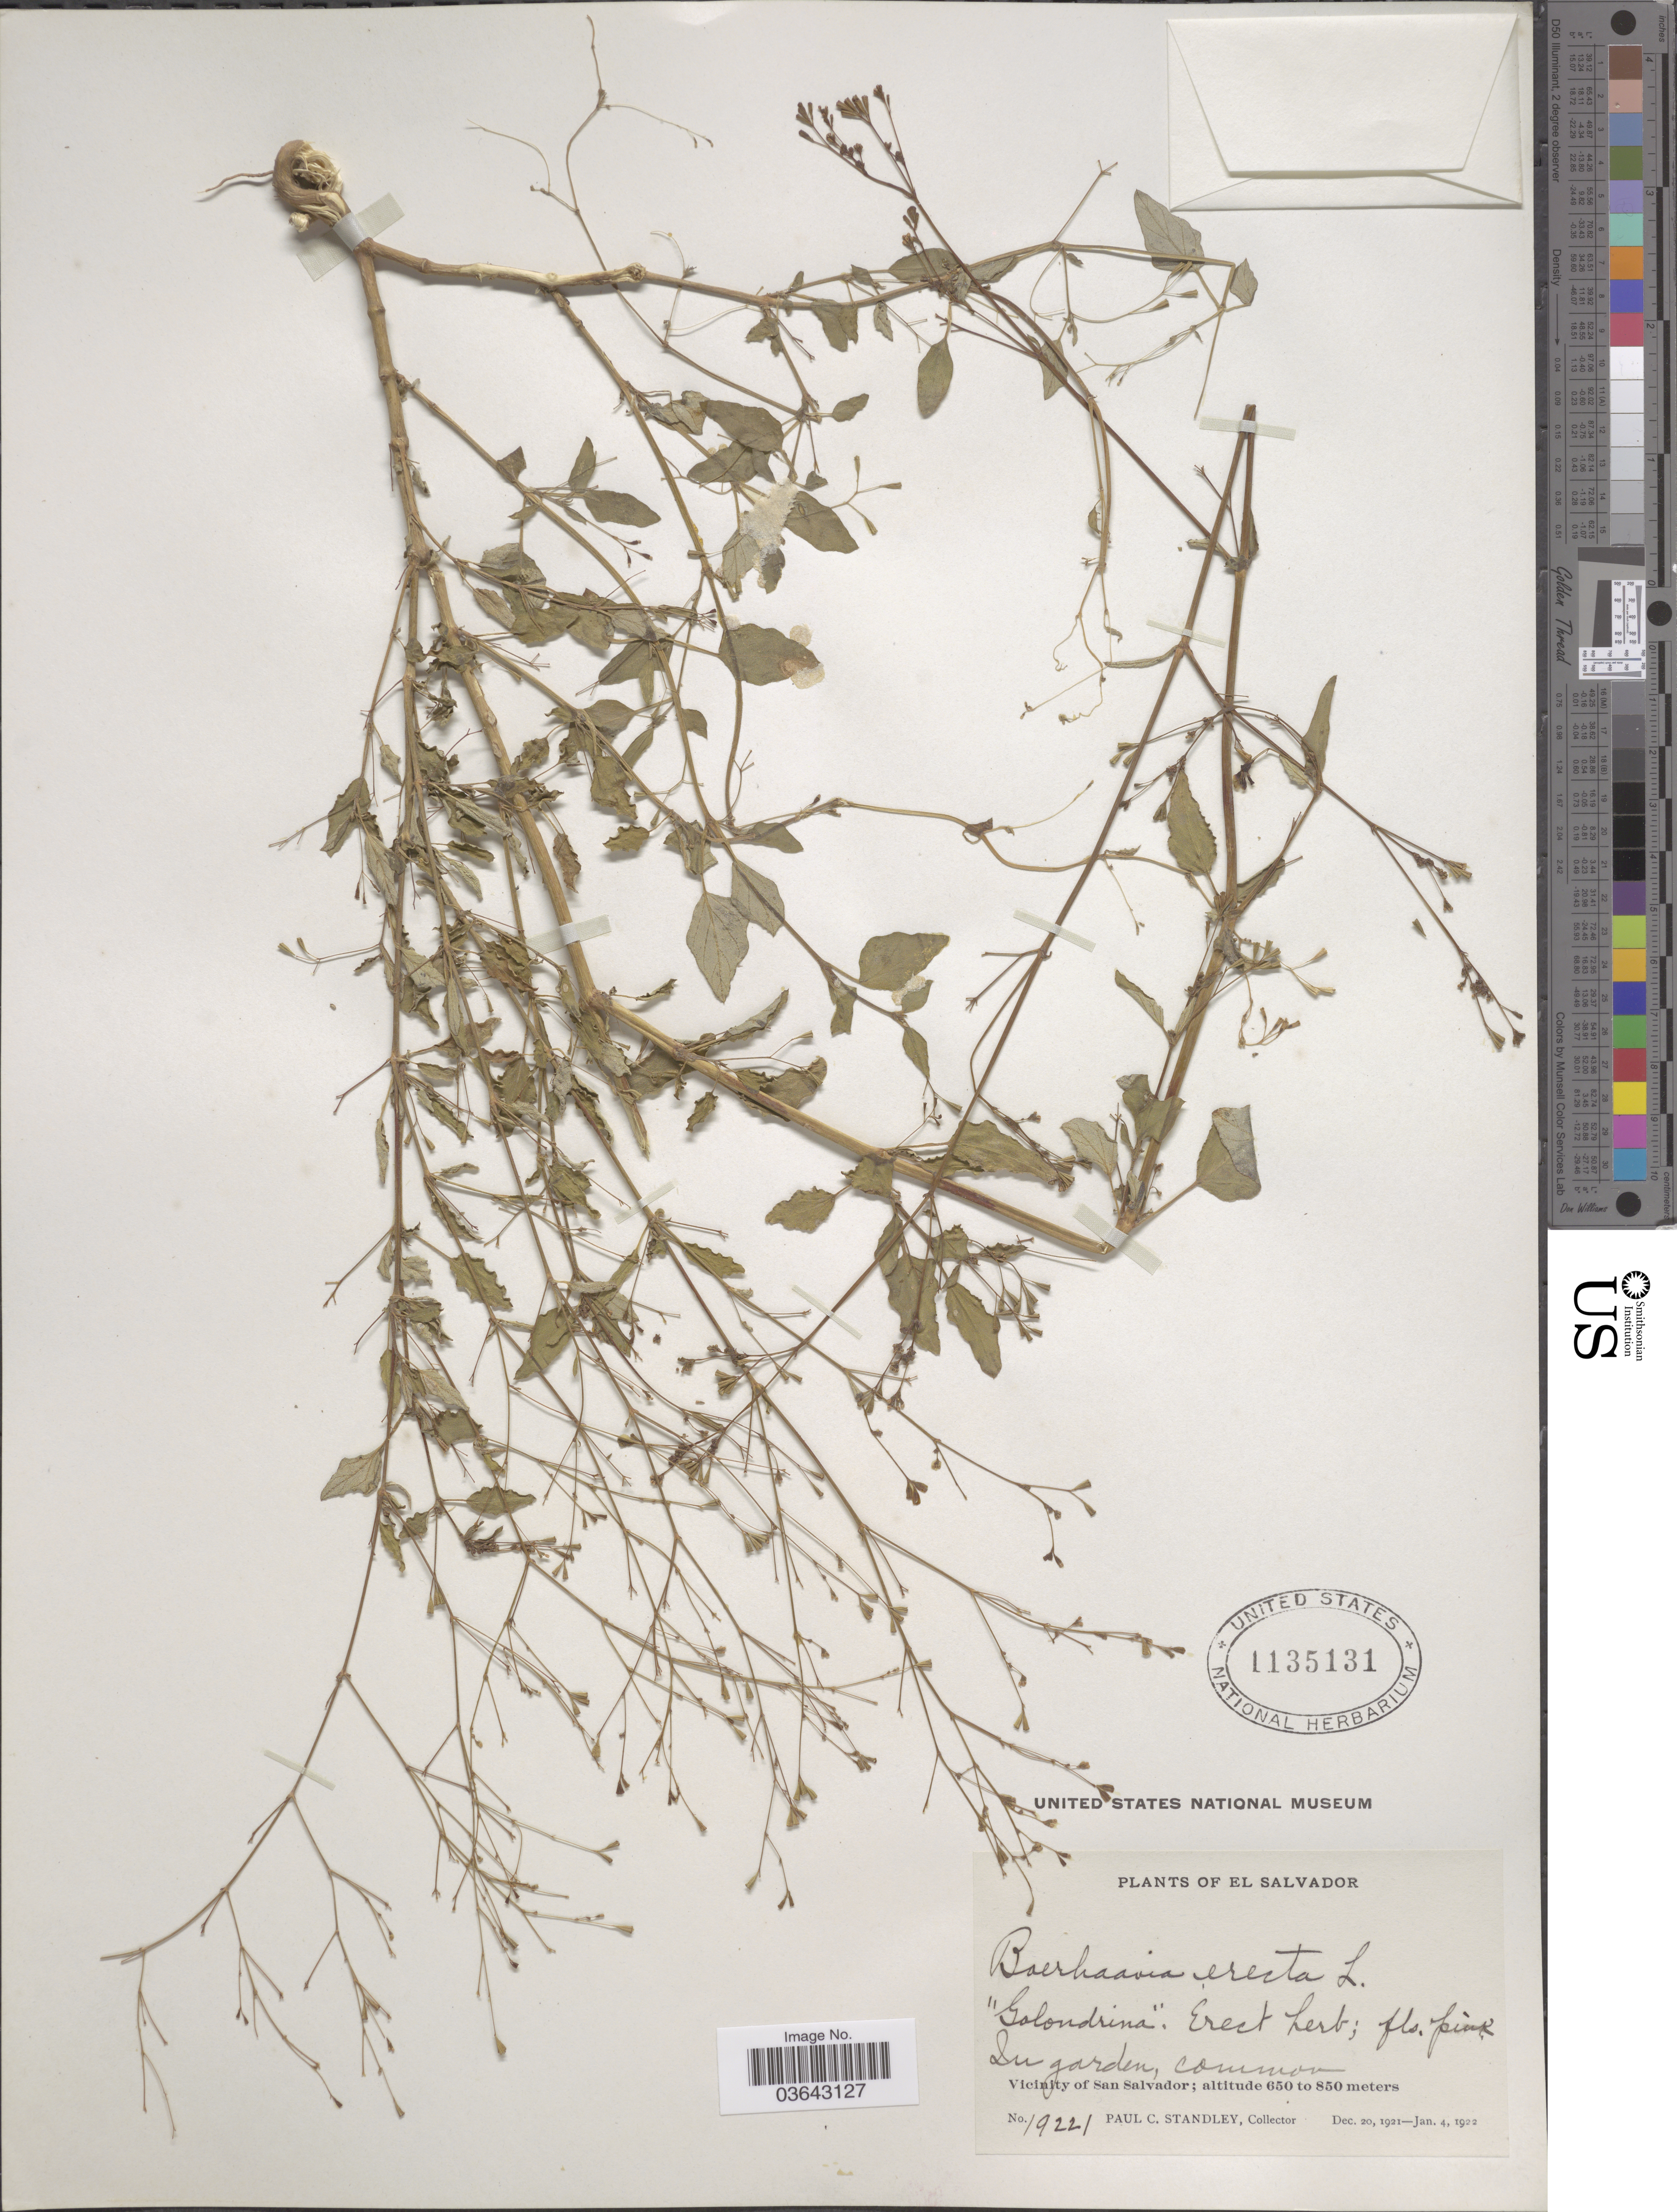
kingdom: Plantae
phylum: Tracheophyta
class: Magnoliopsida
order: Caryophyllales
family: Nyctaginaceae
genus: Boerhavia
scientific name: Boerhavia erecta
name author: L.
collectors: P. C. Standley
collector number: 19221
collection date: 1921-12-20/1922-01-04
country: El Salvador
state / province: San Salvador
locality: In garden, common. Vicinity of San Salvador.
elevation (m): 650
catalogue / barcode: US 1135131